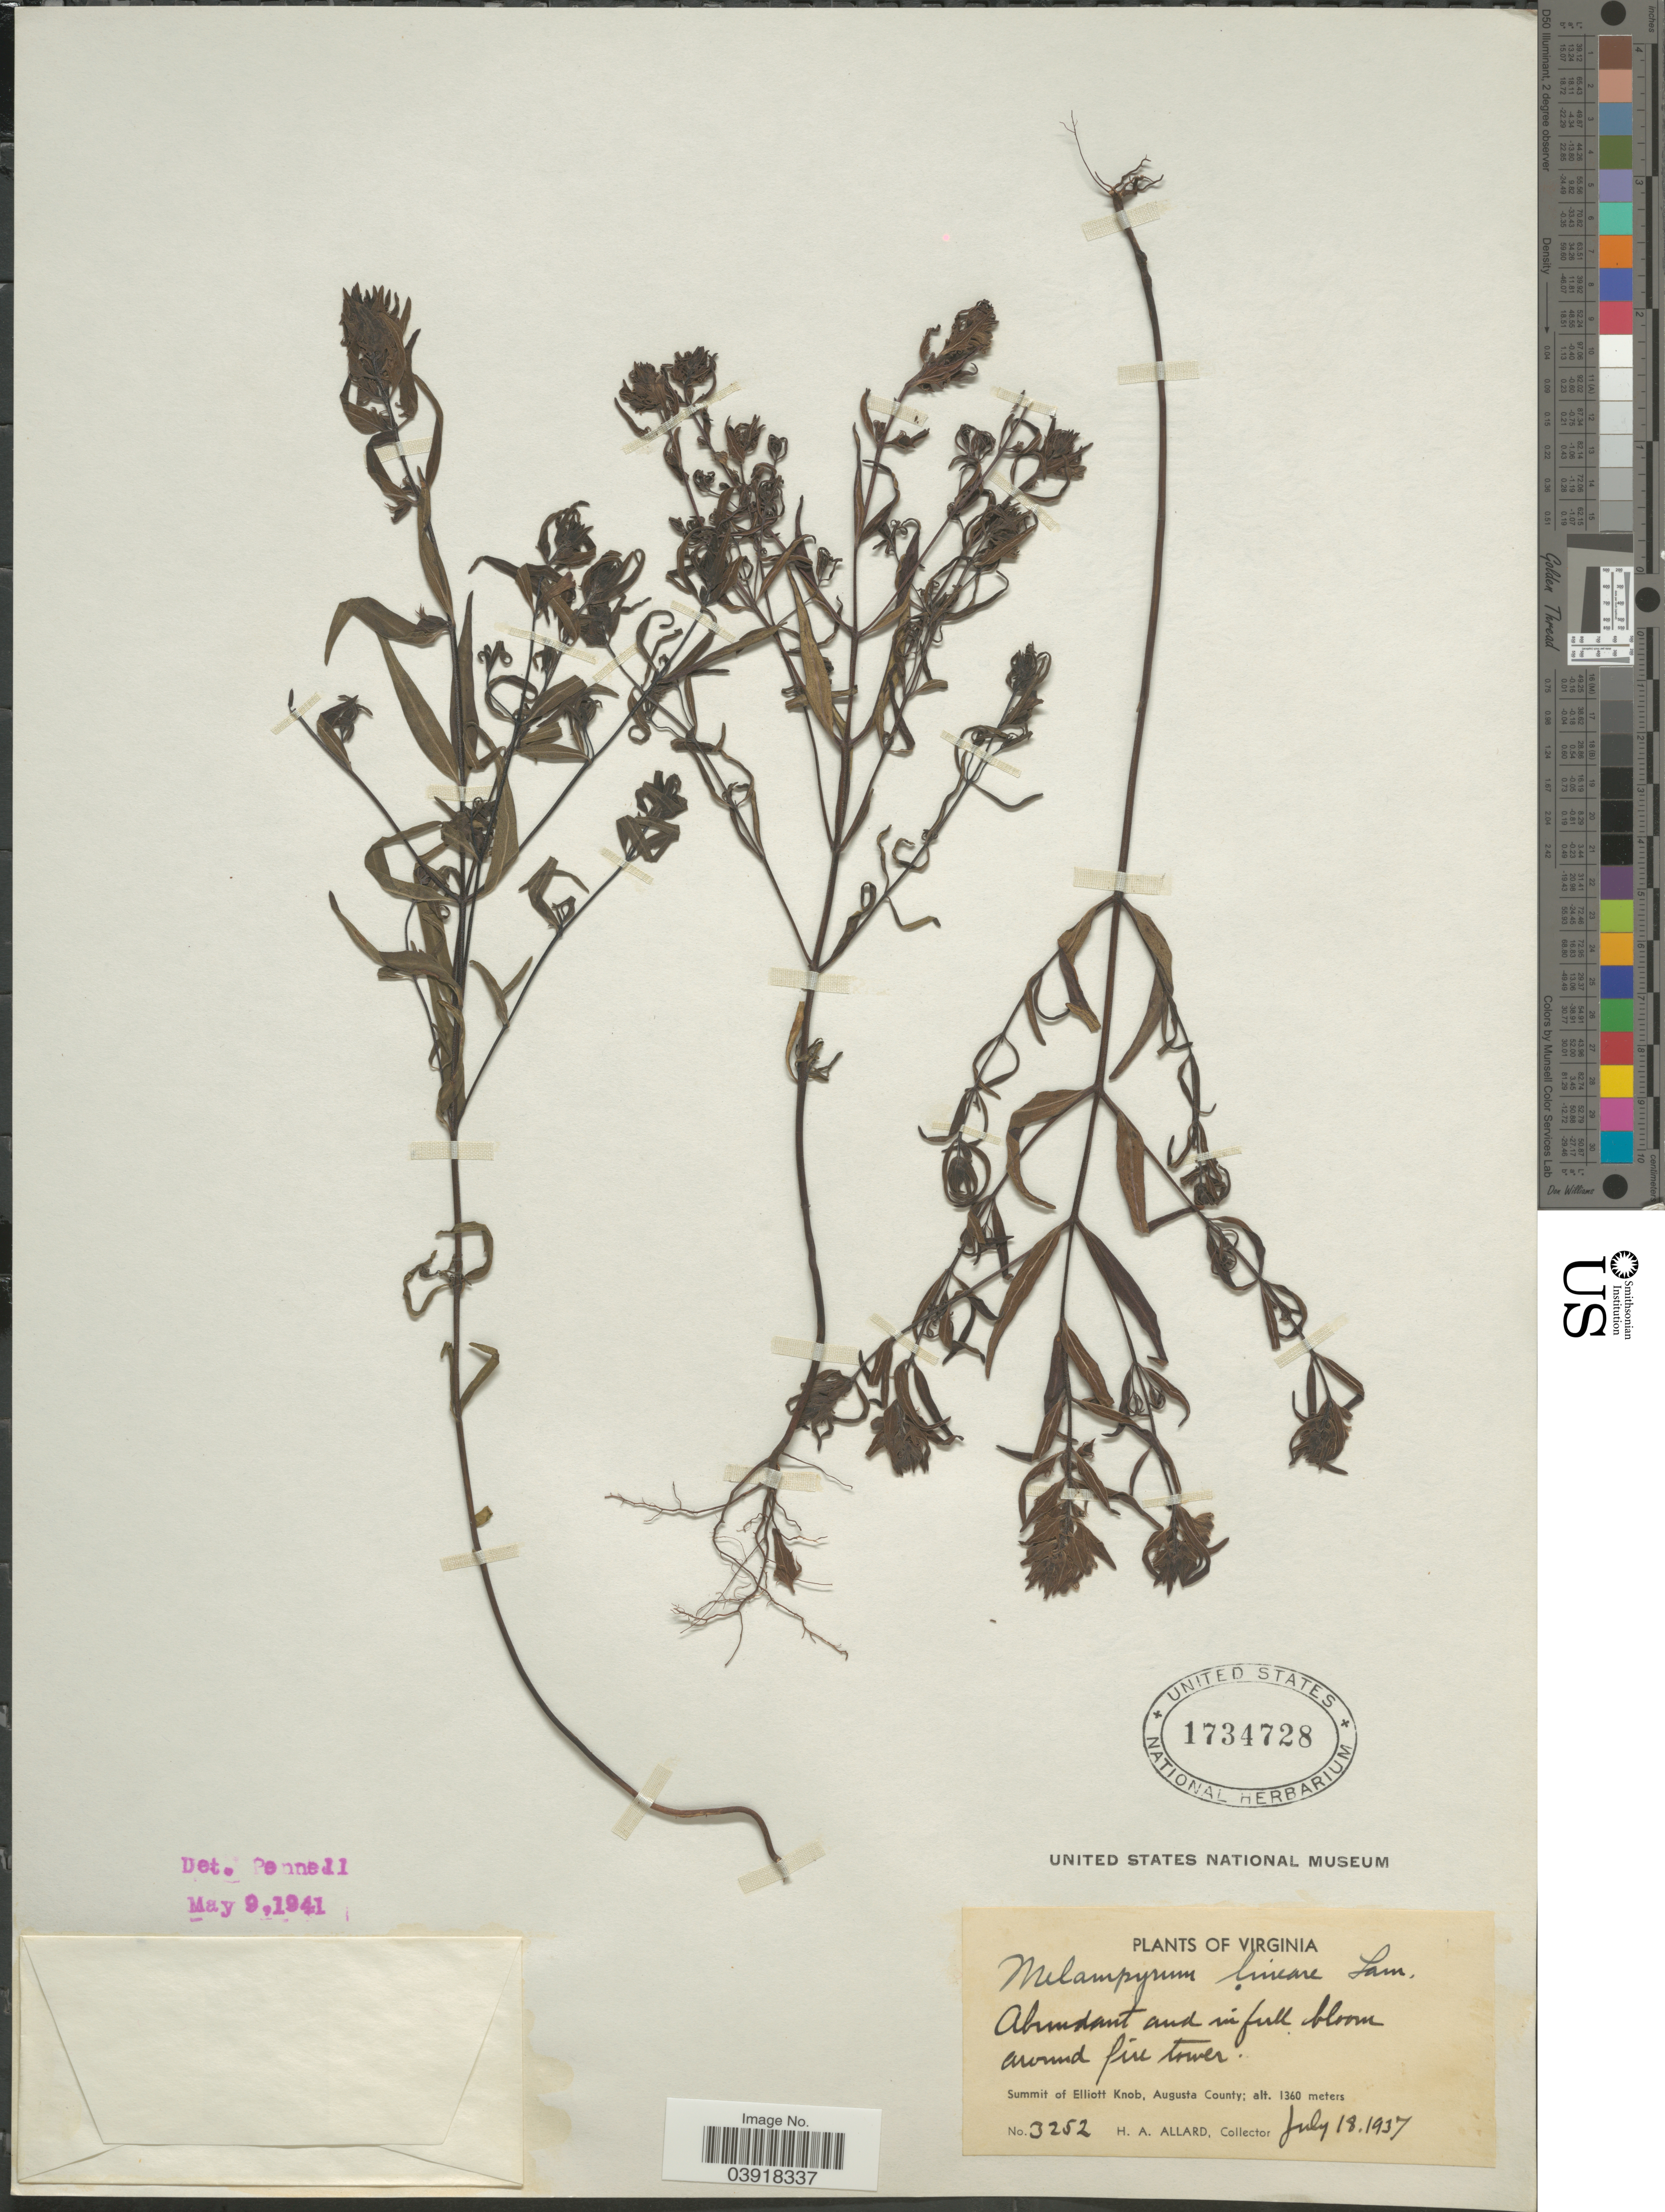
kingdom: Plantae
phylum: Tracheophyta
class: Magnoliopsida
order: Lamiales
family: Orobanchaceae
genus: Melampyrum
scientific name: Melampyrum lineare subsp. typicum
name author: Pennell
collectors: H. A. Allard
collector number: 3252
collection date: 1937-07-18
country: United States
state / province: Virginia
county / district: Augusta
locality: Summit of Elliott Knob, Augusta County.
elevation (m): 1360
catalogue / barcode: US 1734728